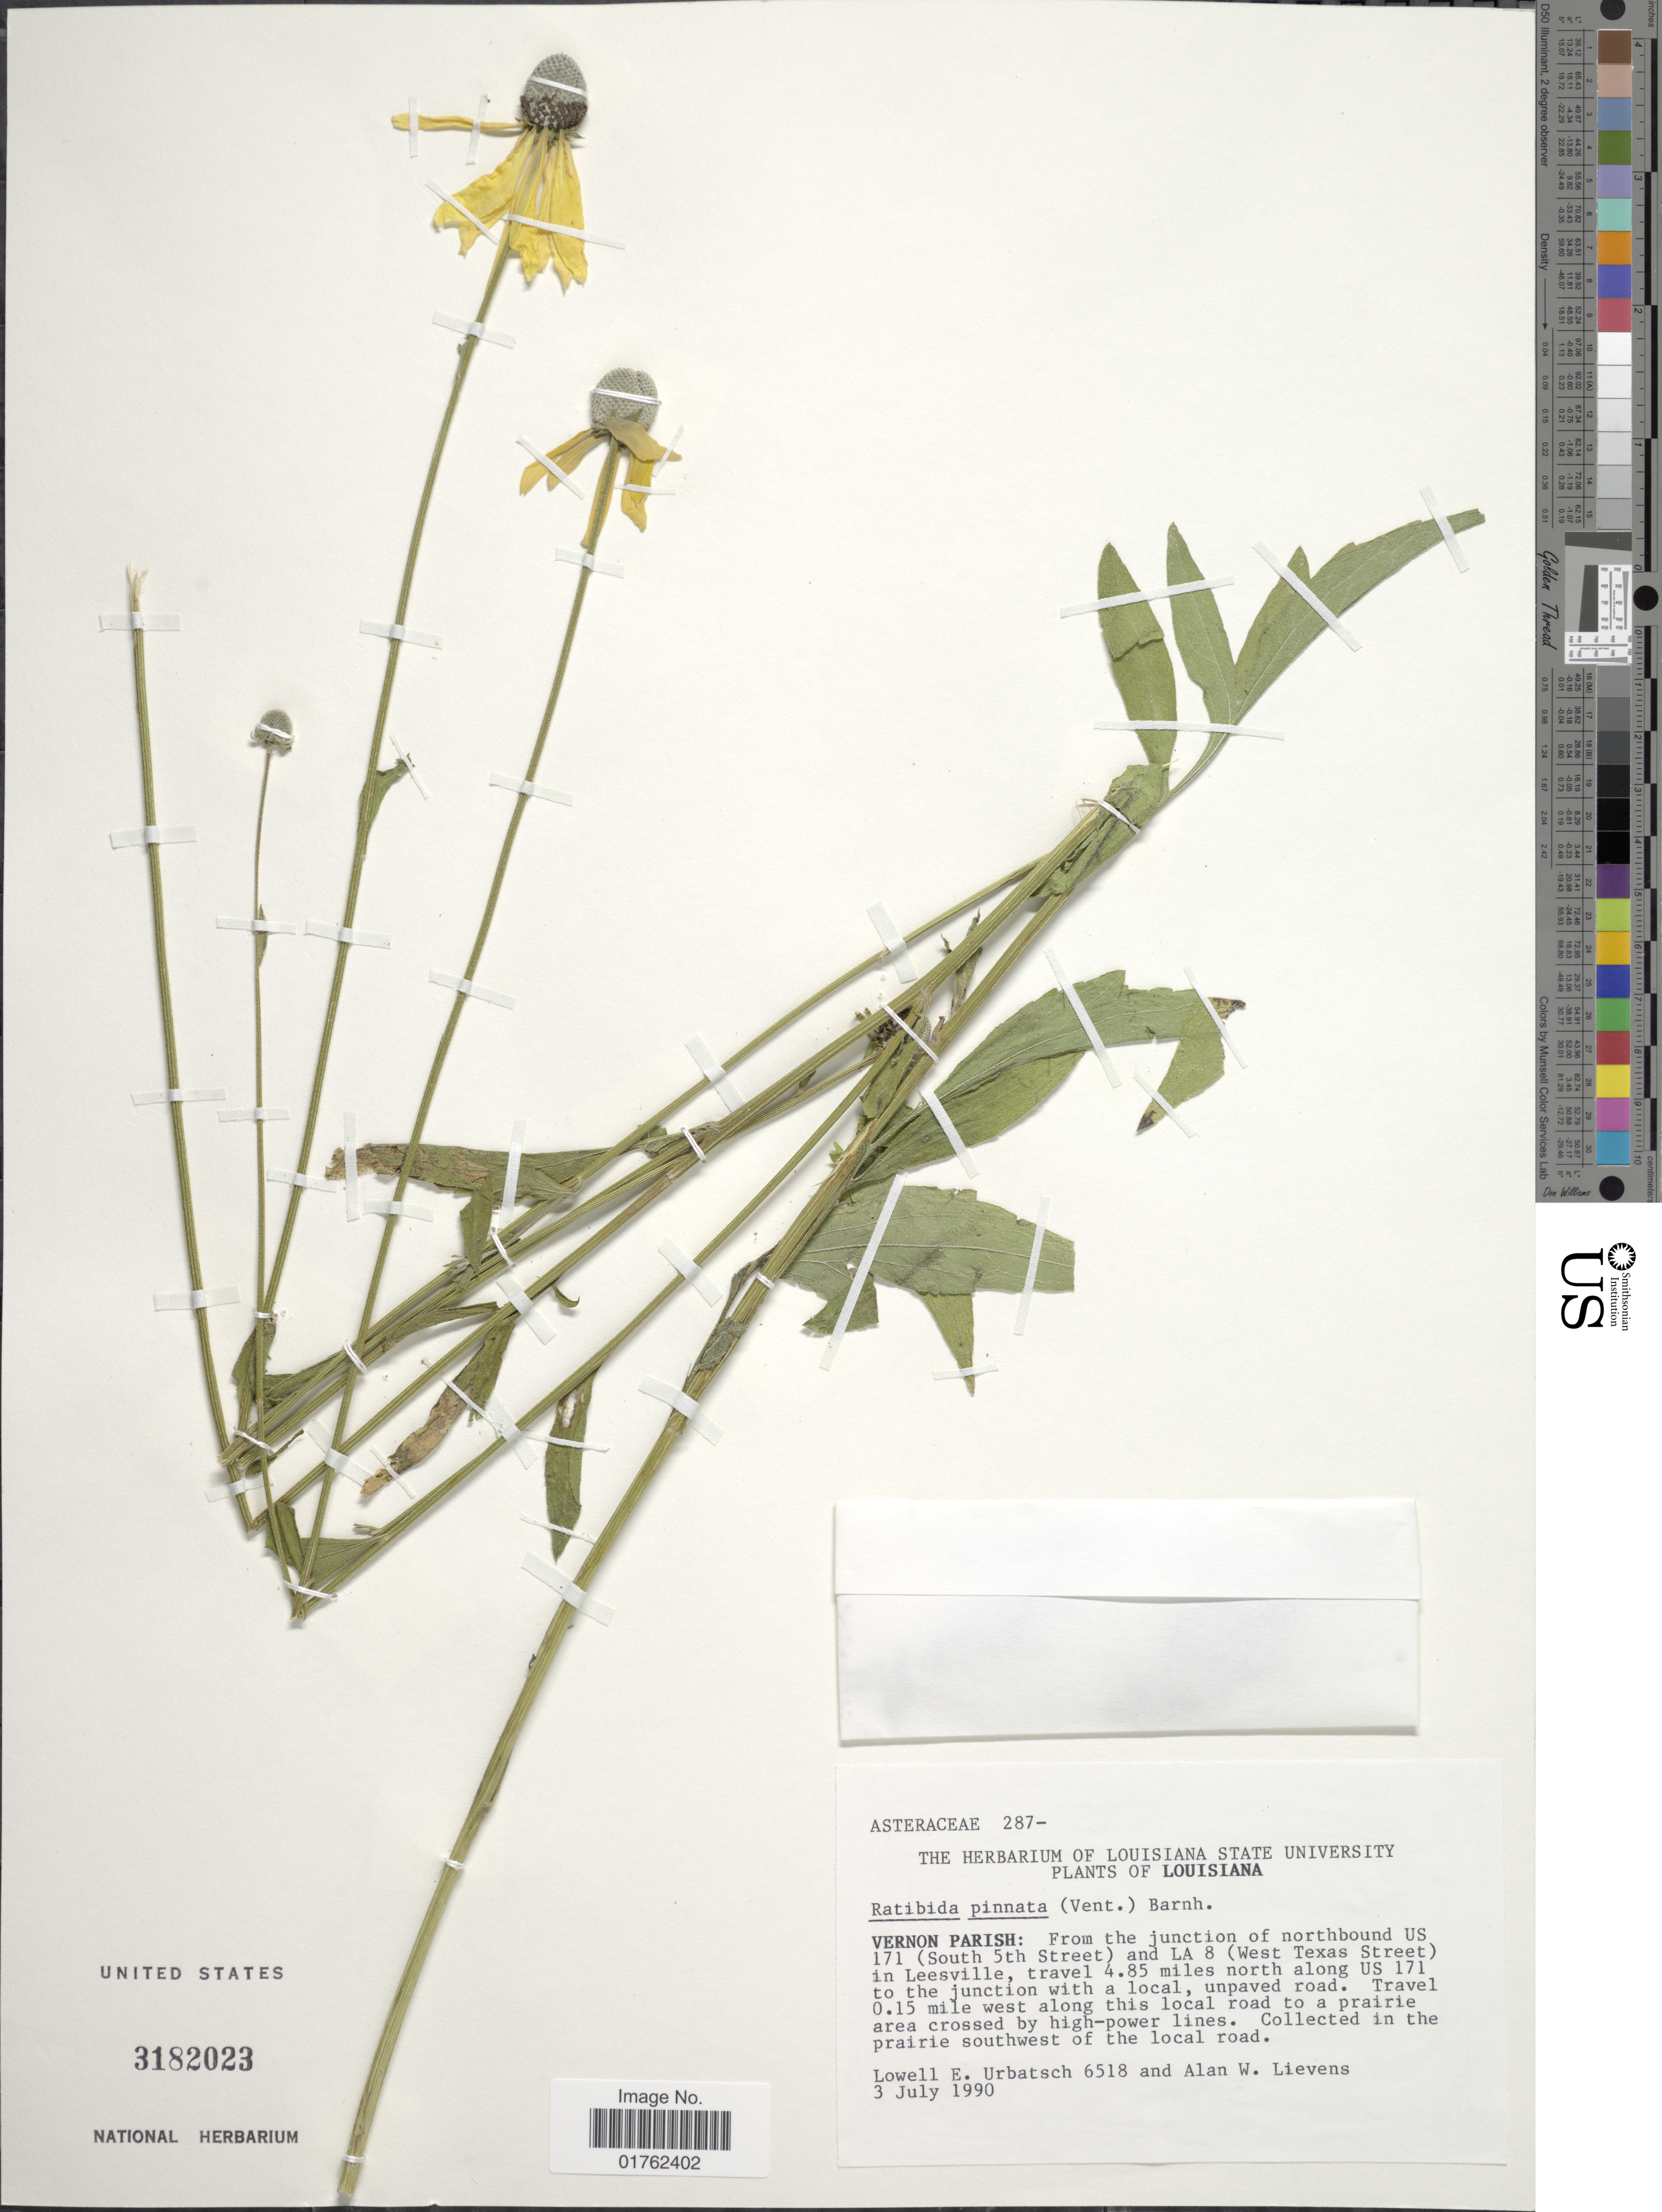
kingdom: Plantae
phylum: Tracheophyta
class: Magnoliopsida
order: Asterales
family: Asteraceae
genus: Ratibida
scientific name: Ratibida pinnata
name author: (Vent.) Barnhart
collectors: L. Urbatsch & A. Lievens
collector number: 6518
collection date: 1990-07-30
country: United States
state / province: Louisiana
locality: Vernon Parish: From the junction of northbound US 171 (South 5th Street) and LA 8 (West Texas Street) in Leesville, travel 4.85 miles north along US 171 to the junction with a local. Southwest of the local road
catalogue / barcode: US 3182023